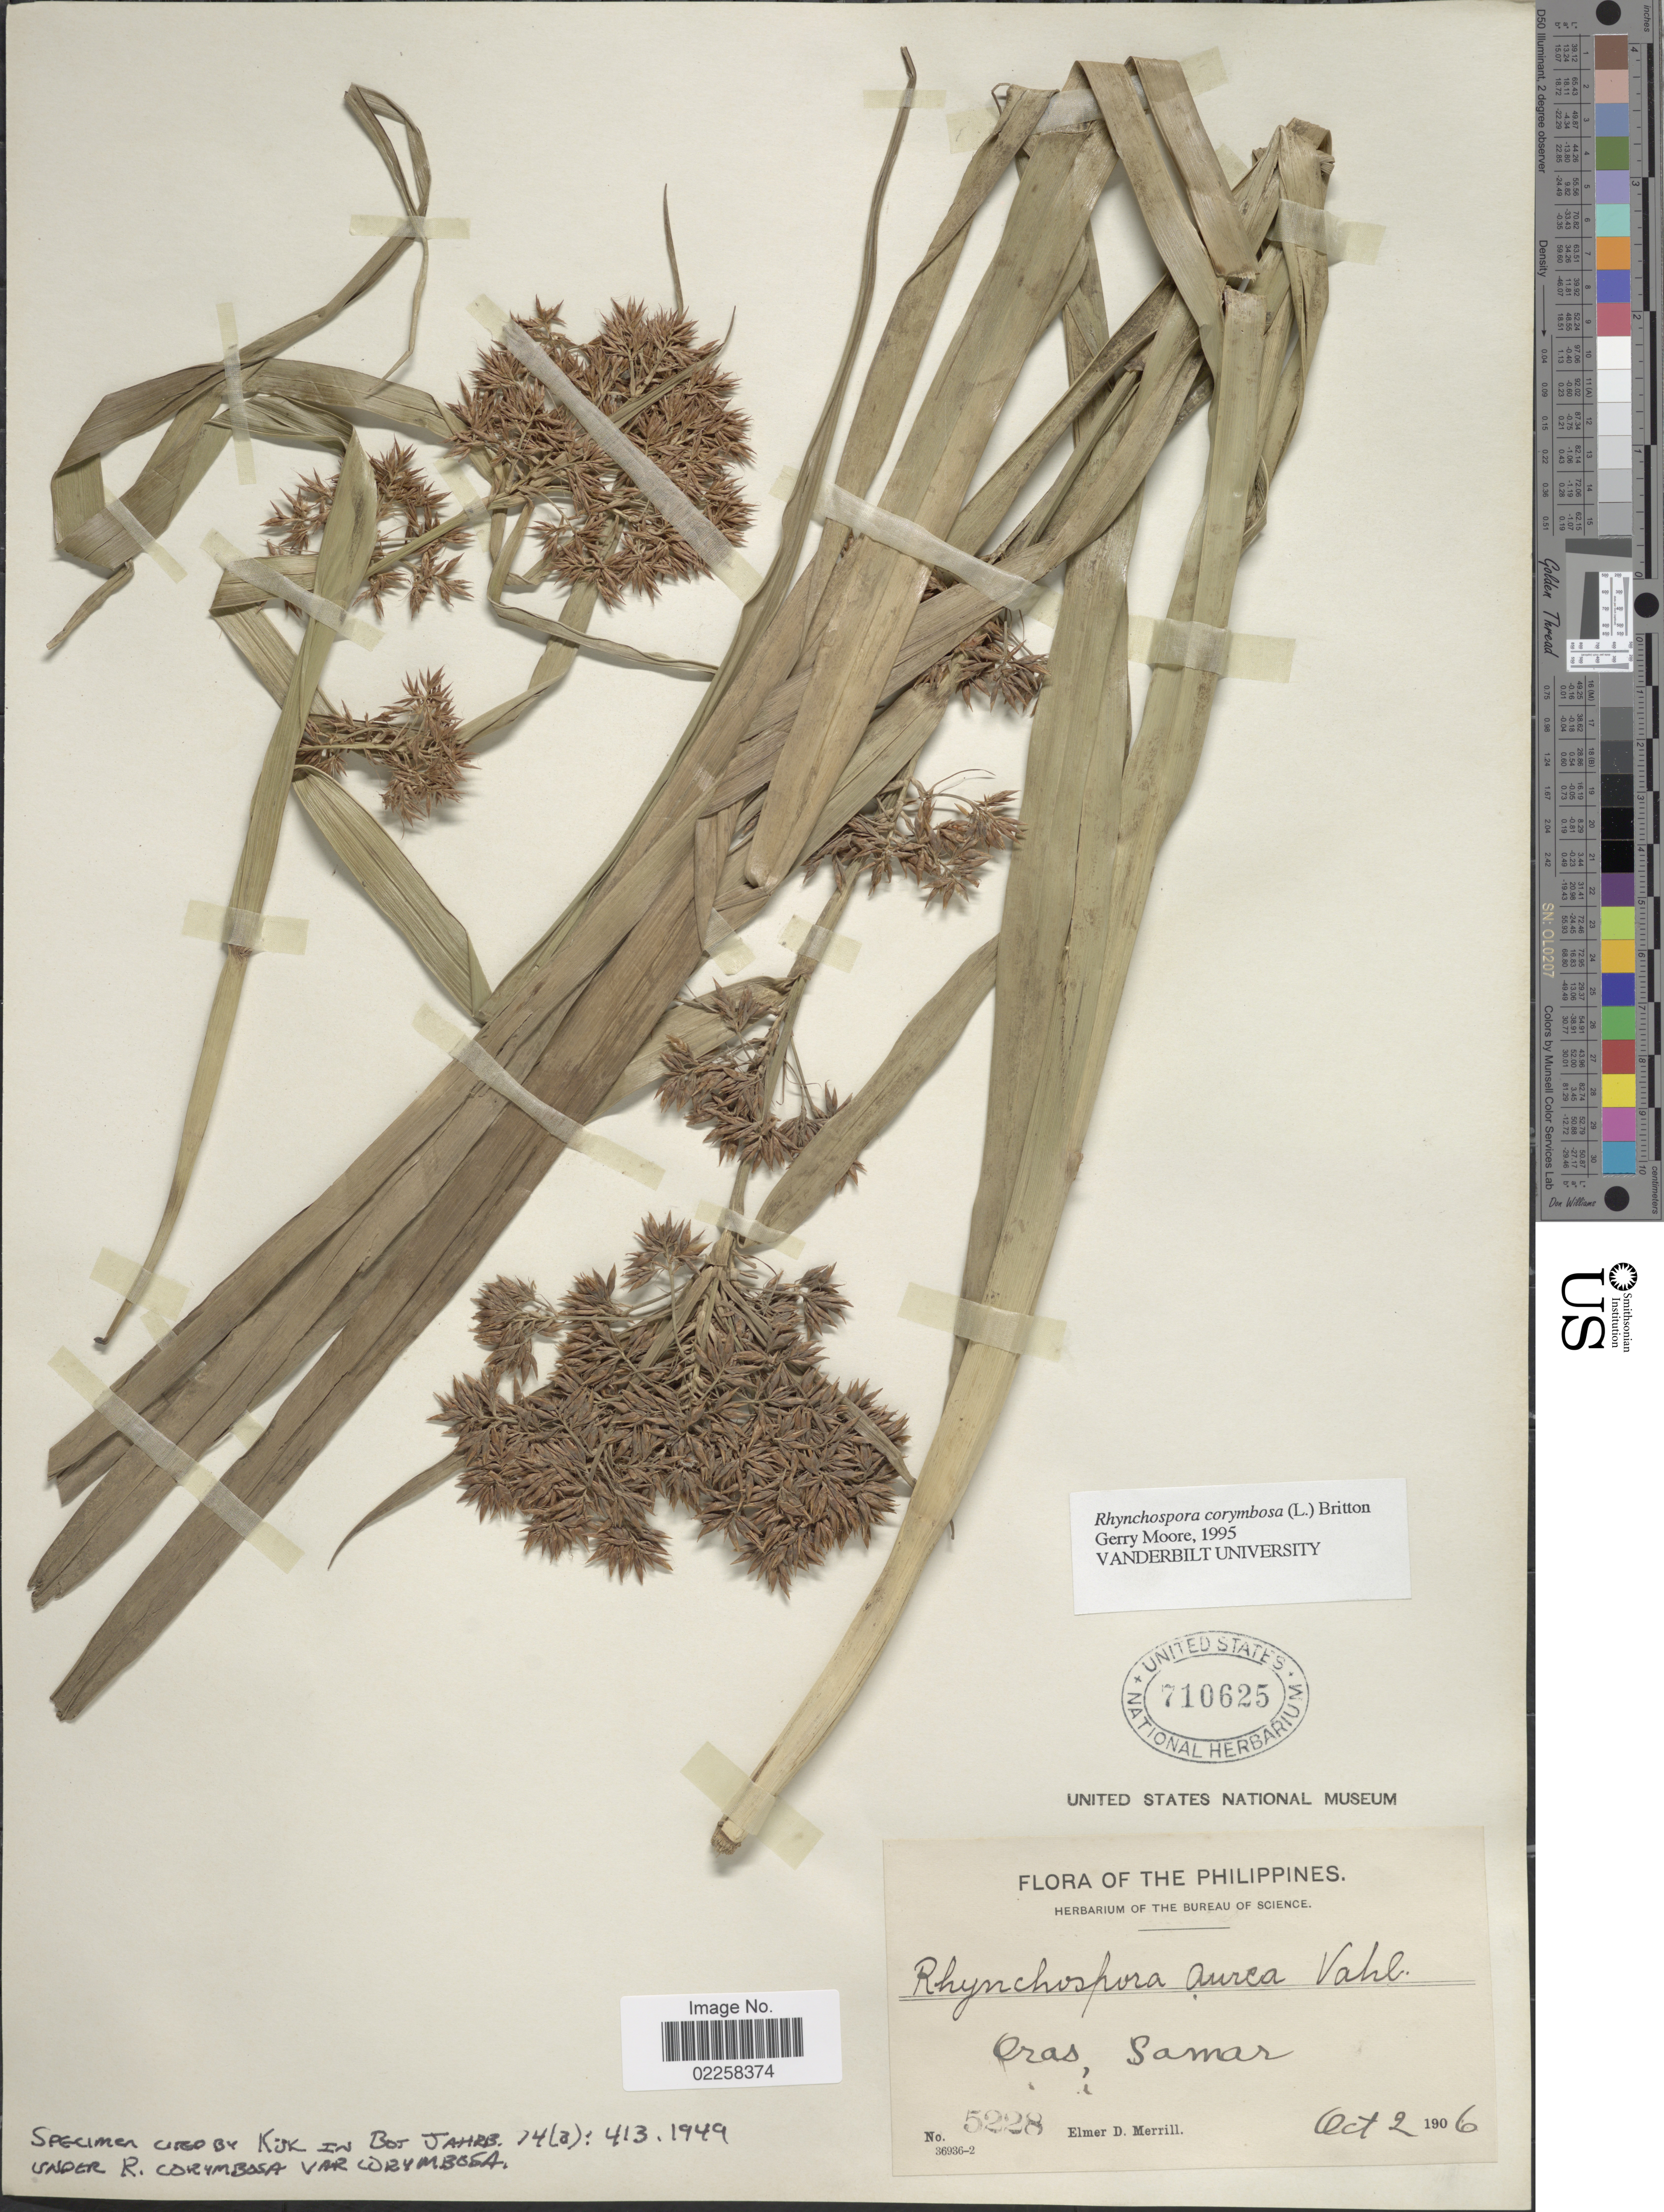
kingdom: Plantae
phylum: Tracheophyta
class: Liliopsida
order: Poales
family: Cyperaceae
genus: Rhynchospora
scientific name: Rhynchospora corymbosa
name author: (L.) Britton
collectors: E. D. Merrill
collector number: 8225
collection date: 1906-10-02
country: Philippines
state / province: Eastern Visayas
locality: Oras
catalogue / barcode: US 710625